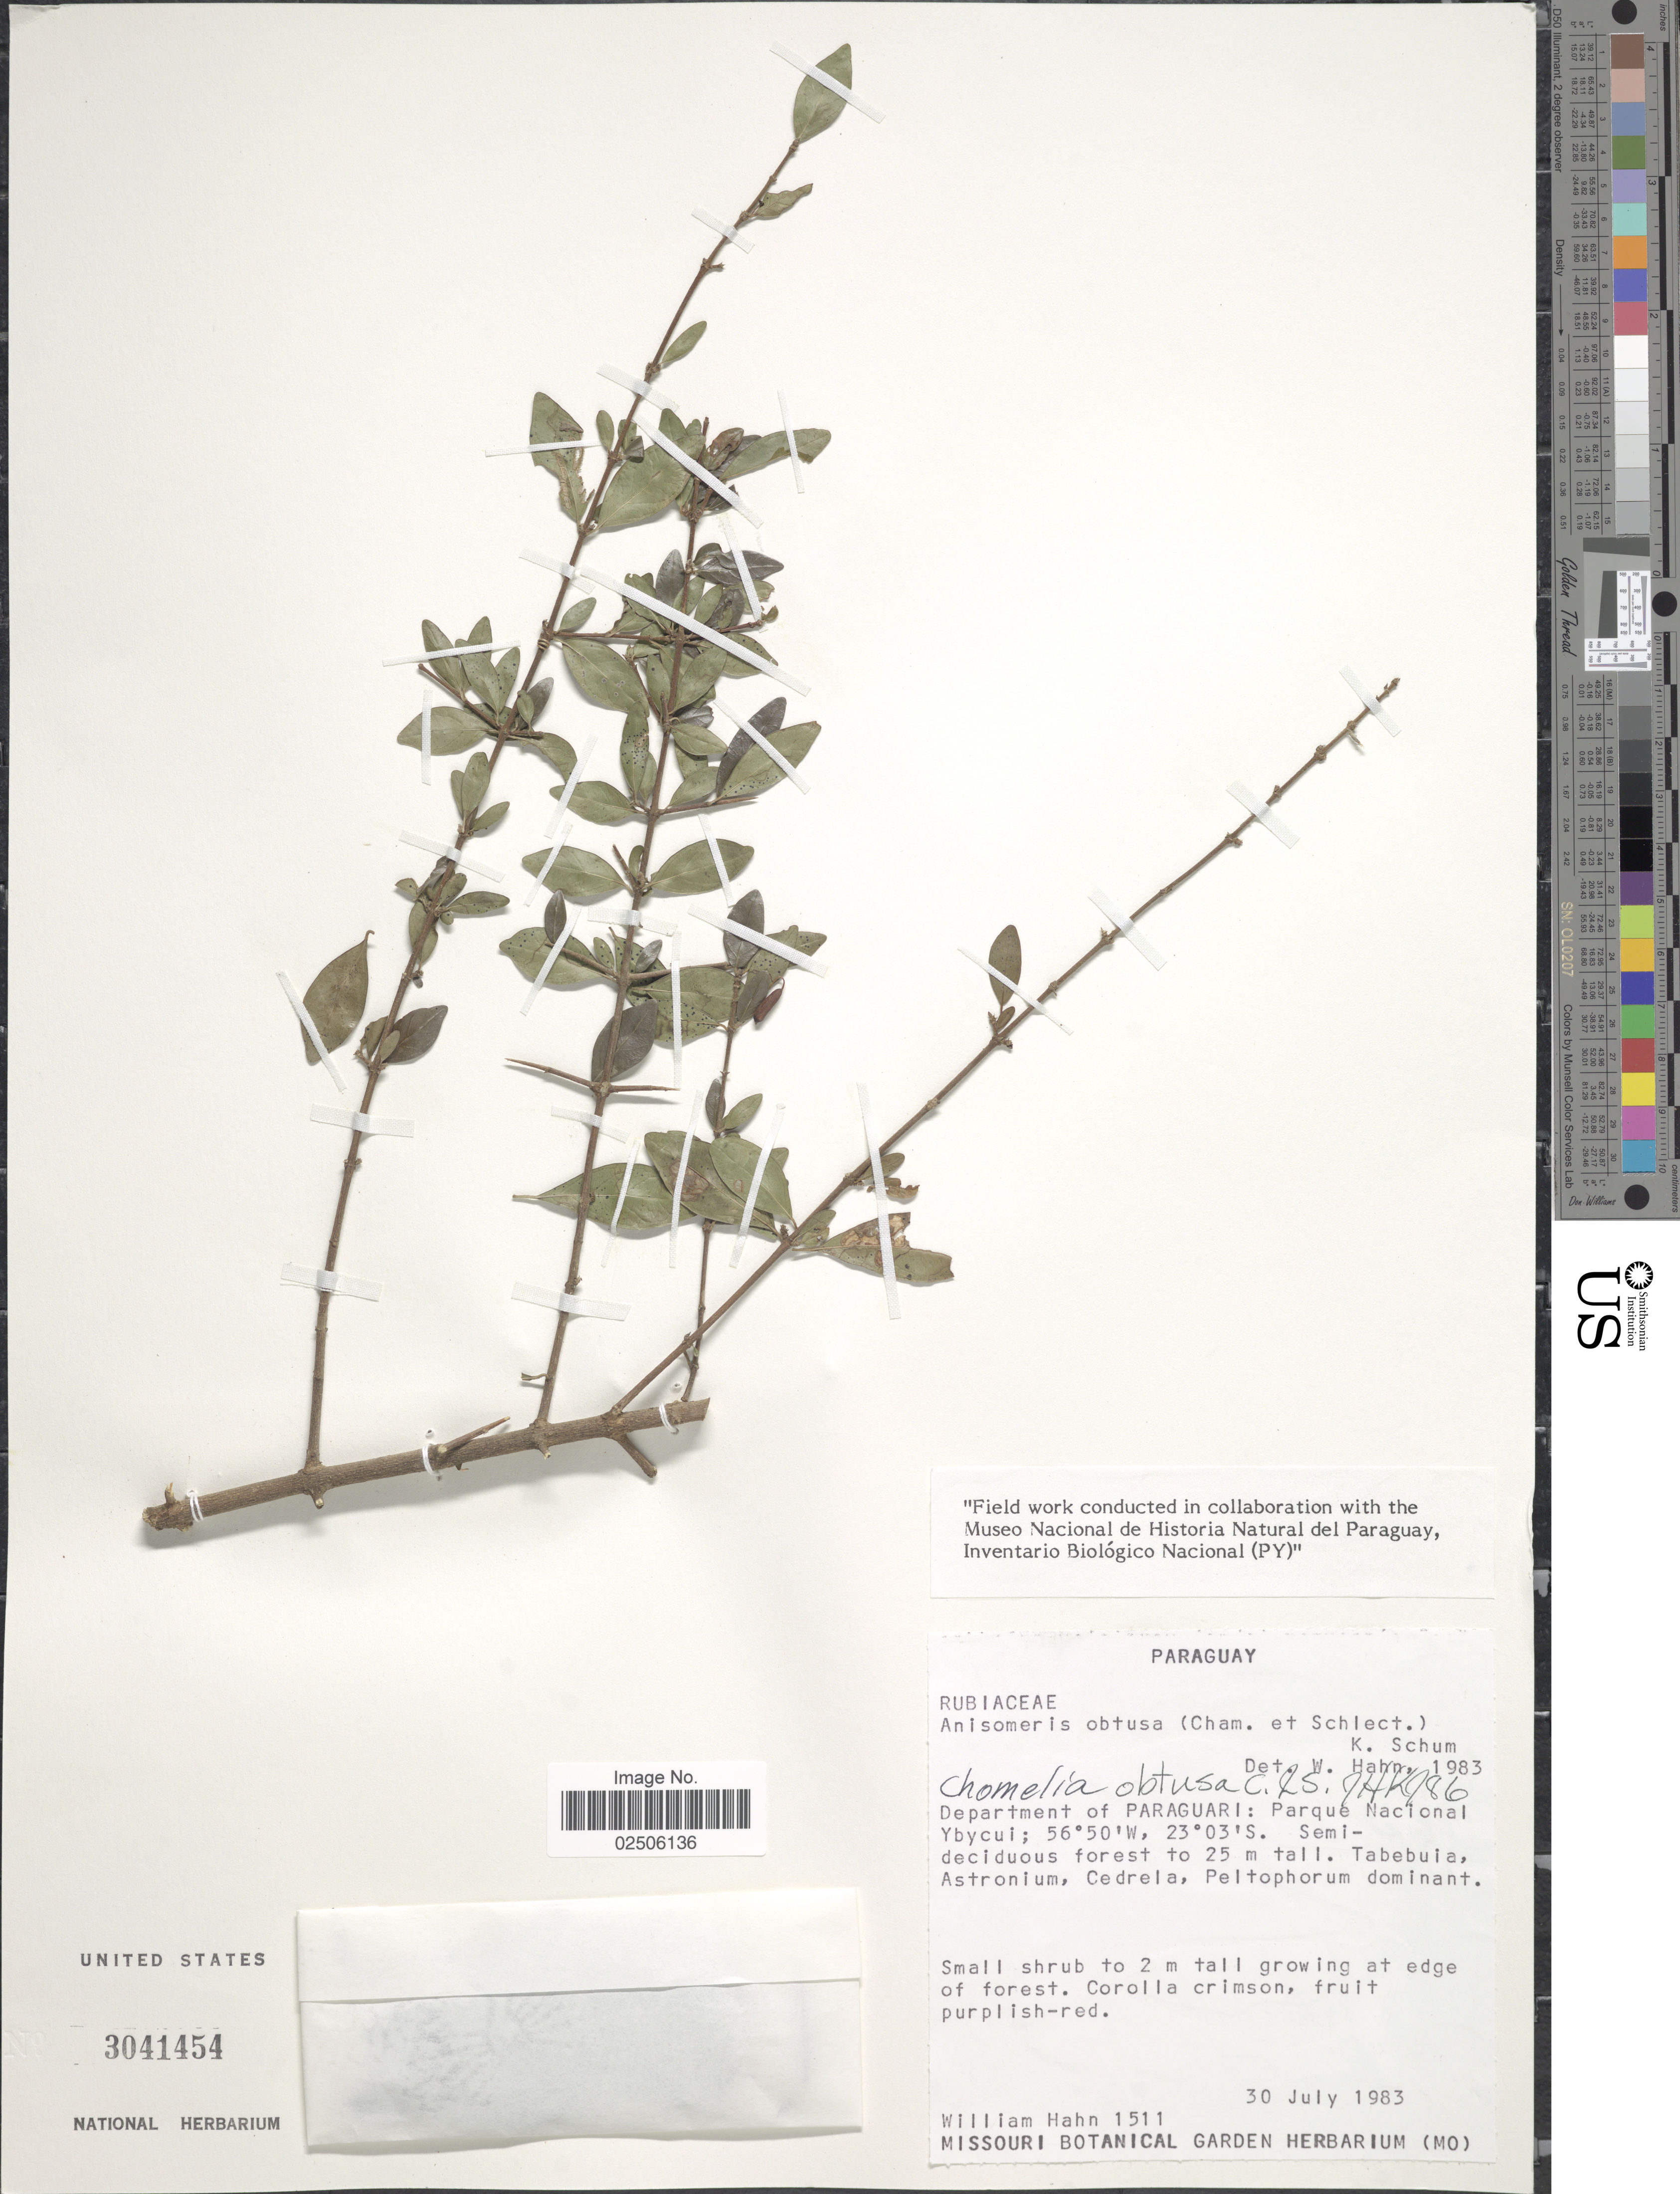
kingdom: Plantae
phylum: Tracheophyta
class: Magnoliopsida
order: Gentianales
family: Rubiaceae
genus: Chomelia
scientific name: Chomelia obtusa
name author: Cham. & Schltdl.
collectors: W. Hahn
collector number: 1511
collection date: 1983-07-30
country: Paraguay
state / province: Paraguari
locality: Parque Nacional Ybycui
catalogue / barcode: US 3041454